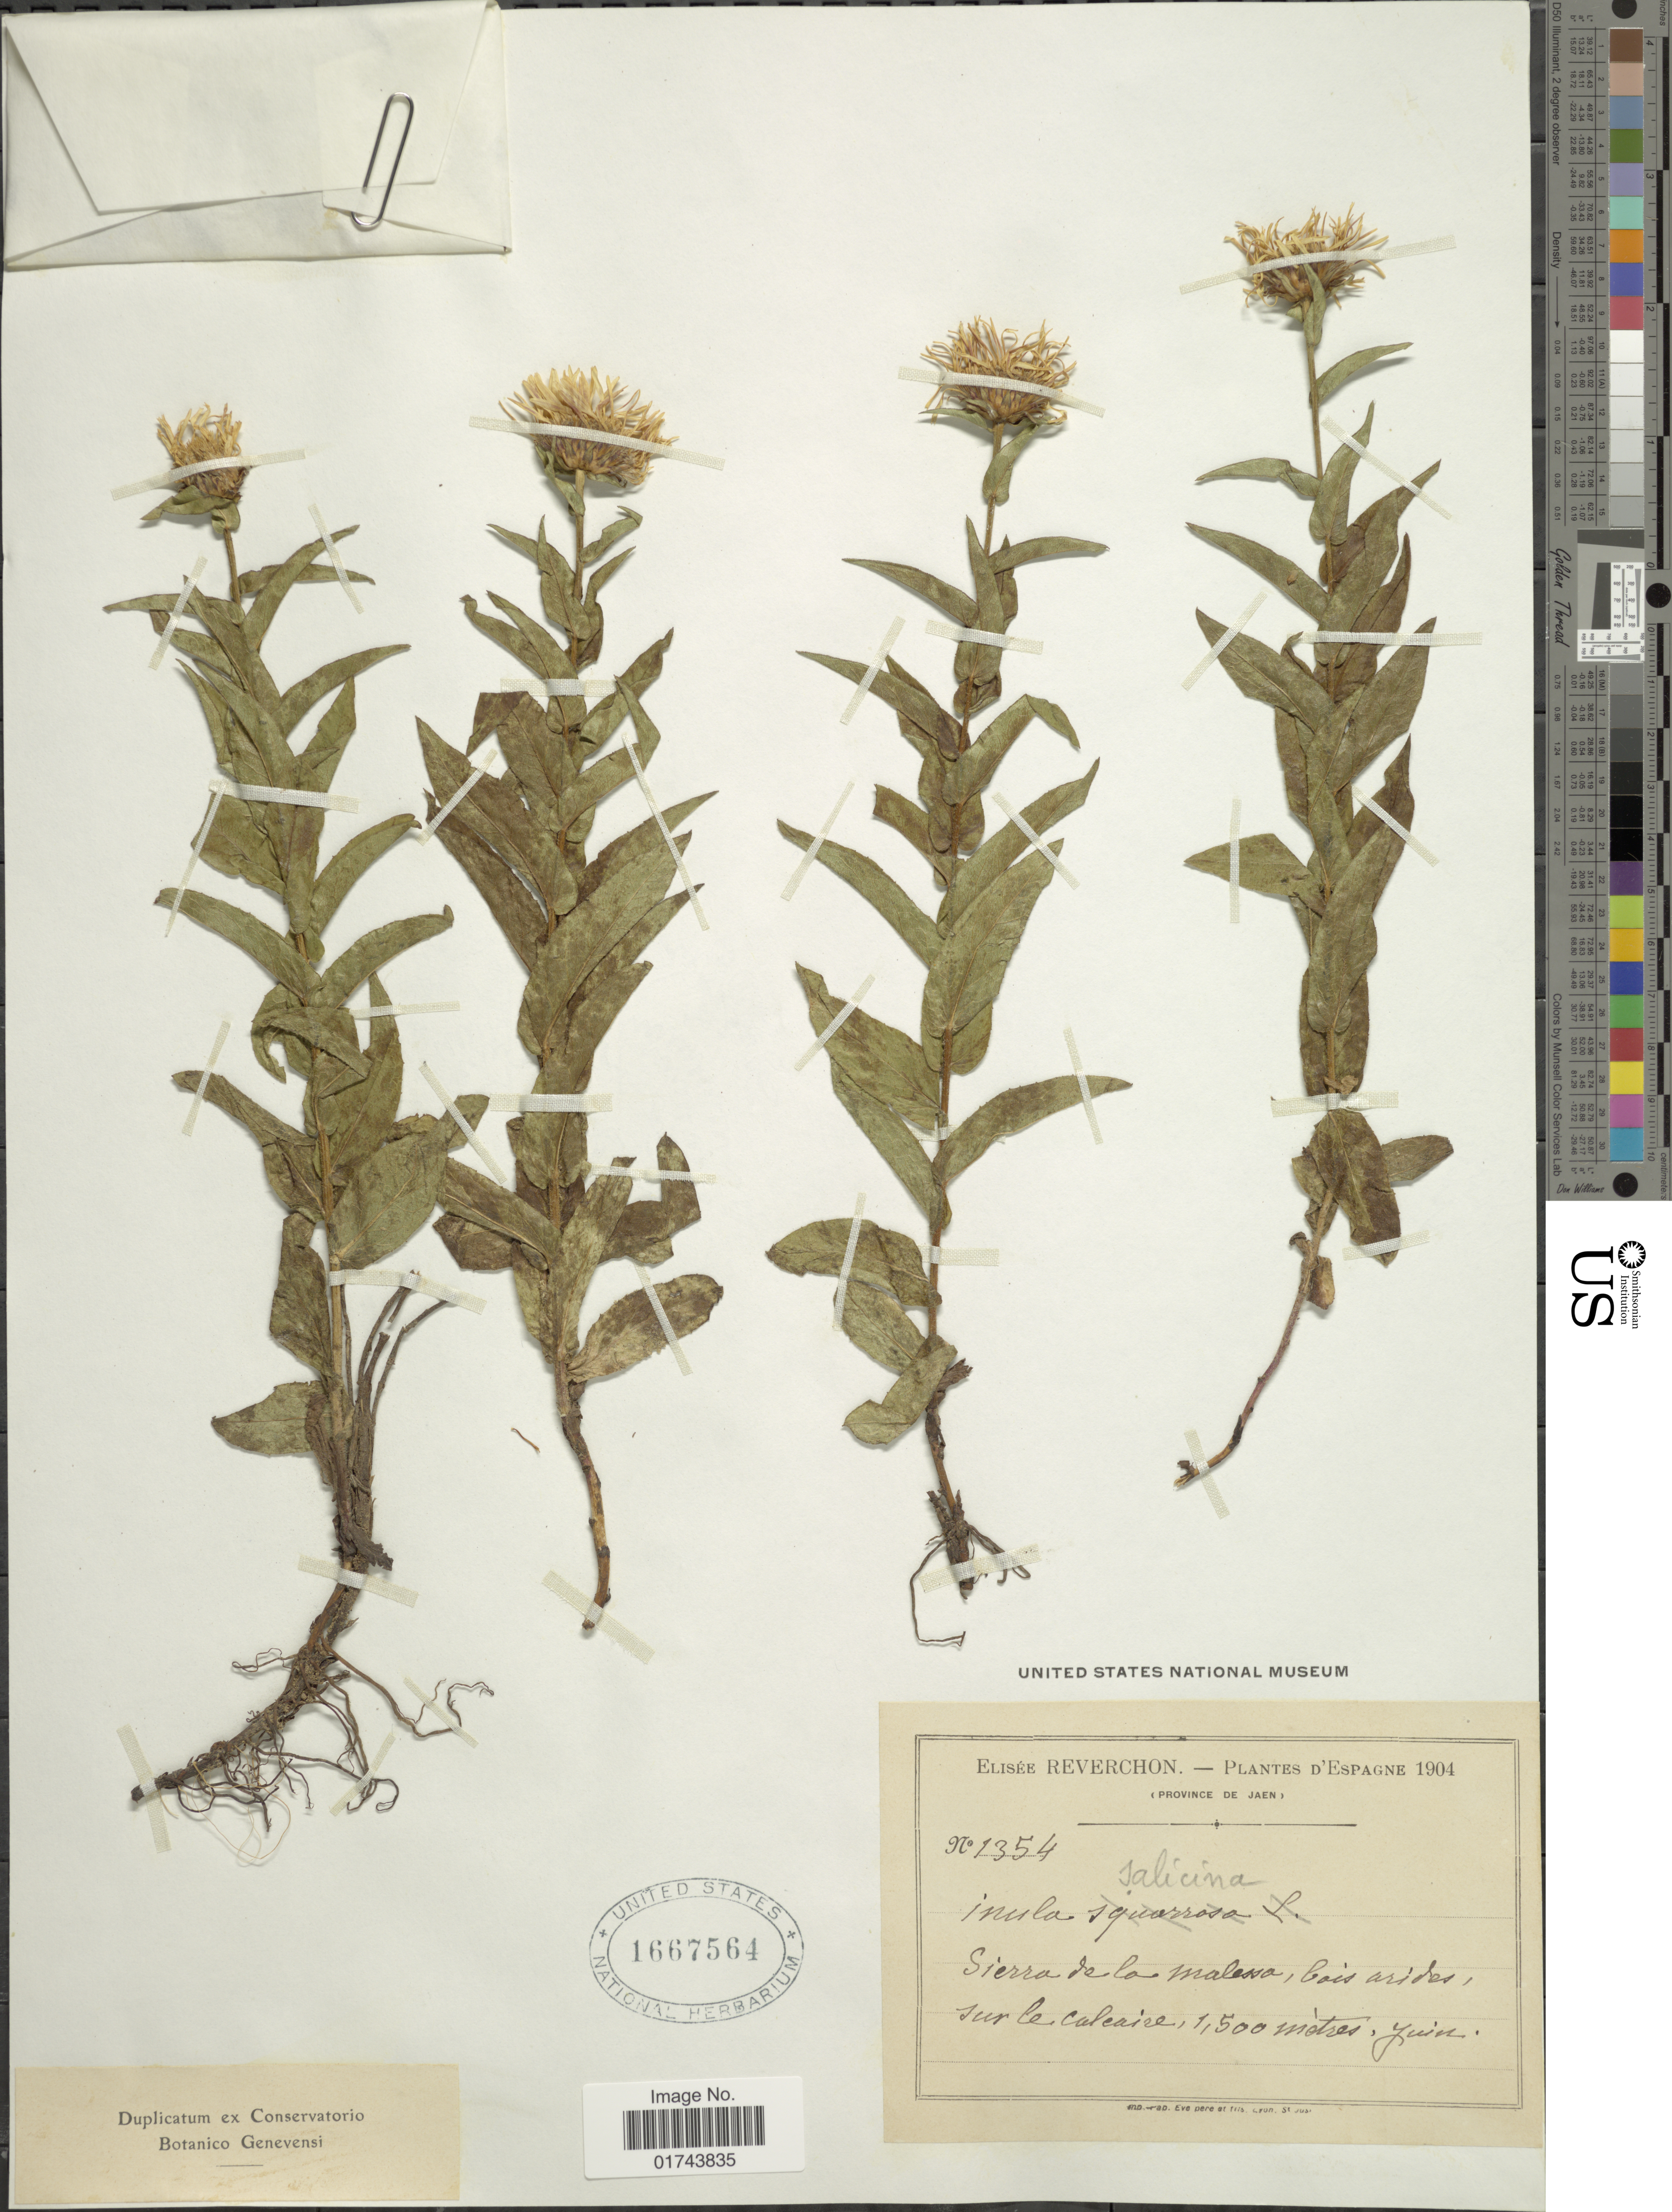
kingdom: Plantae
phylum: Tracheophyta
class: Magnoliopsida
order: Asterales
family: Asteraceae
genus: Inula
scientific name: Inula salicina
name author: L.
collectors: E. Reverchon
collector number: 1354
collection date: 1904-06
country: Spain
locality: Espagne, Province de Jaen, Sierra de la malessa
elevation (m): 1500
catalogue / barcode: US 1667564